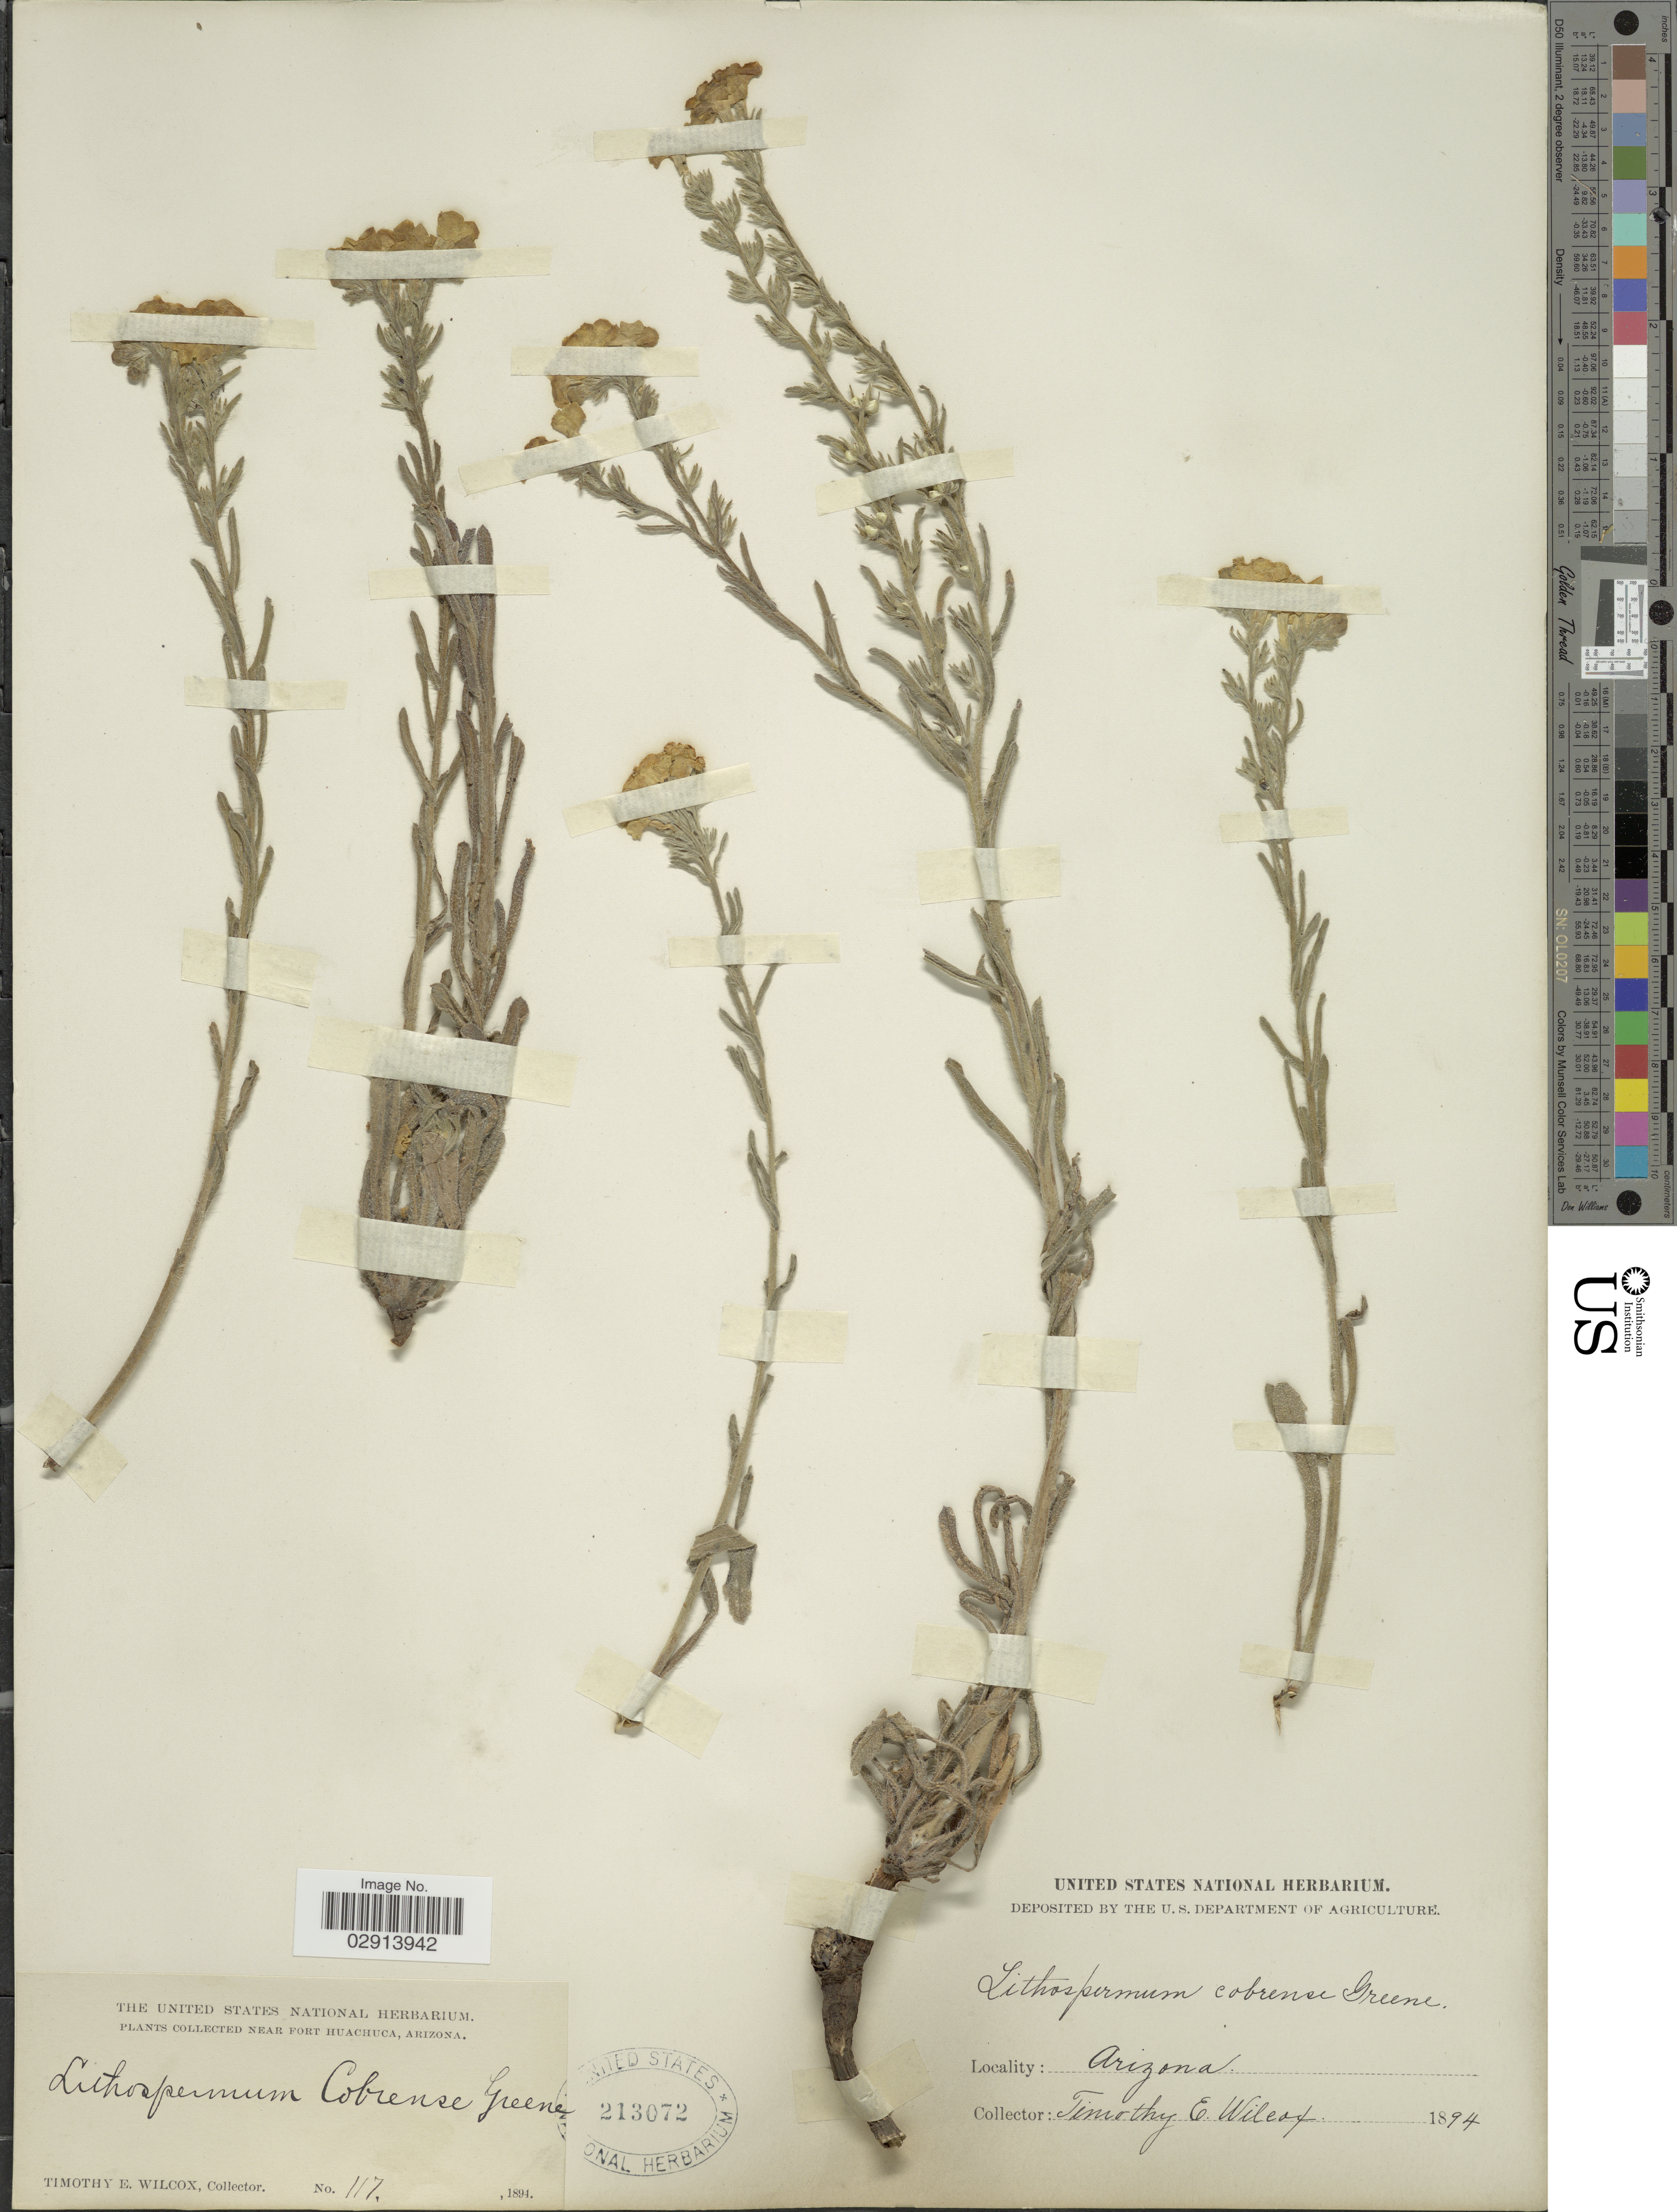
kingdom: Plantae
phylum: Tracheophyta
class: Magnoliopsida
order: Boraginales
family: Boraginaceae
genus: Lithospermum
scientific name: Lithospermum cobrense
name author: Greene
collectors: T. E. Wilcox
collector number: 117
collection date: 1894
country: United States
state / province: Arizona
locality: Near Fort Huachuca.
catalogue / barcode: US 213072